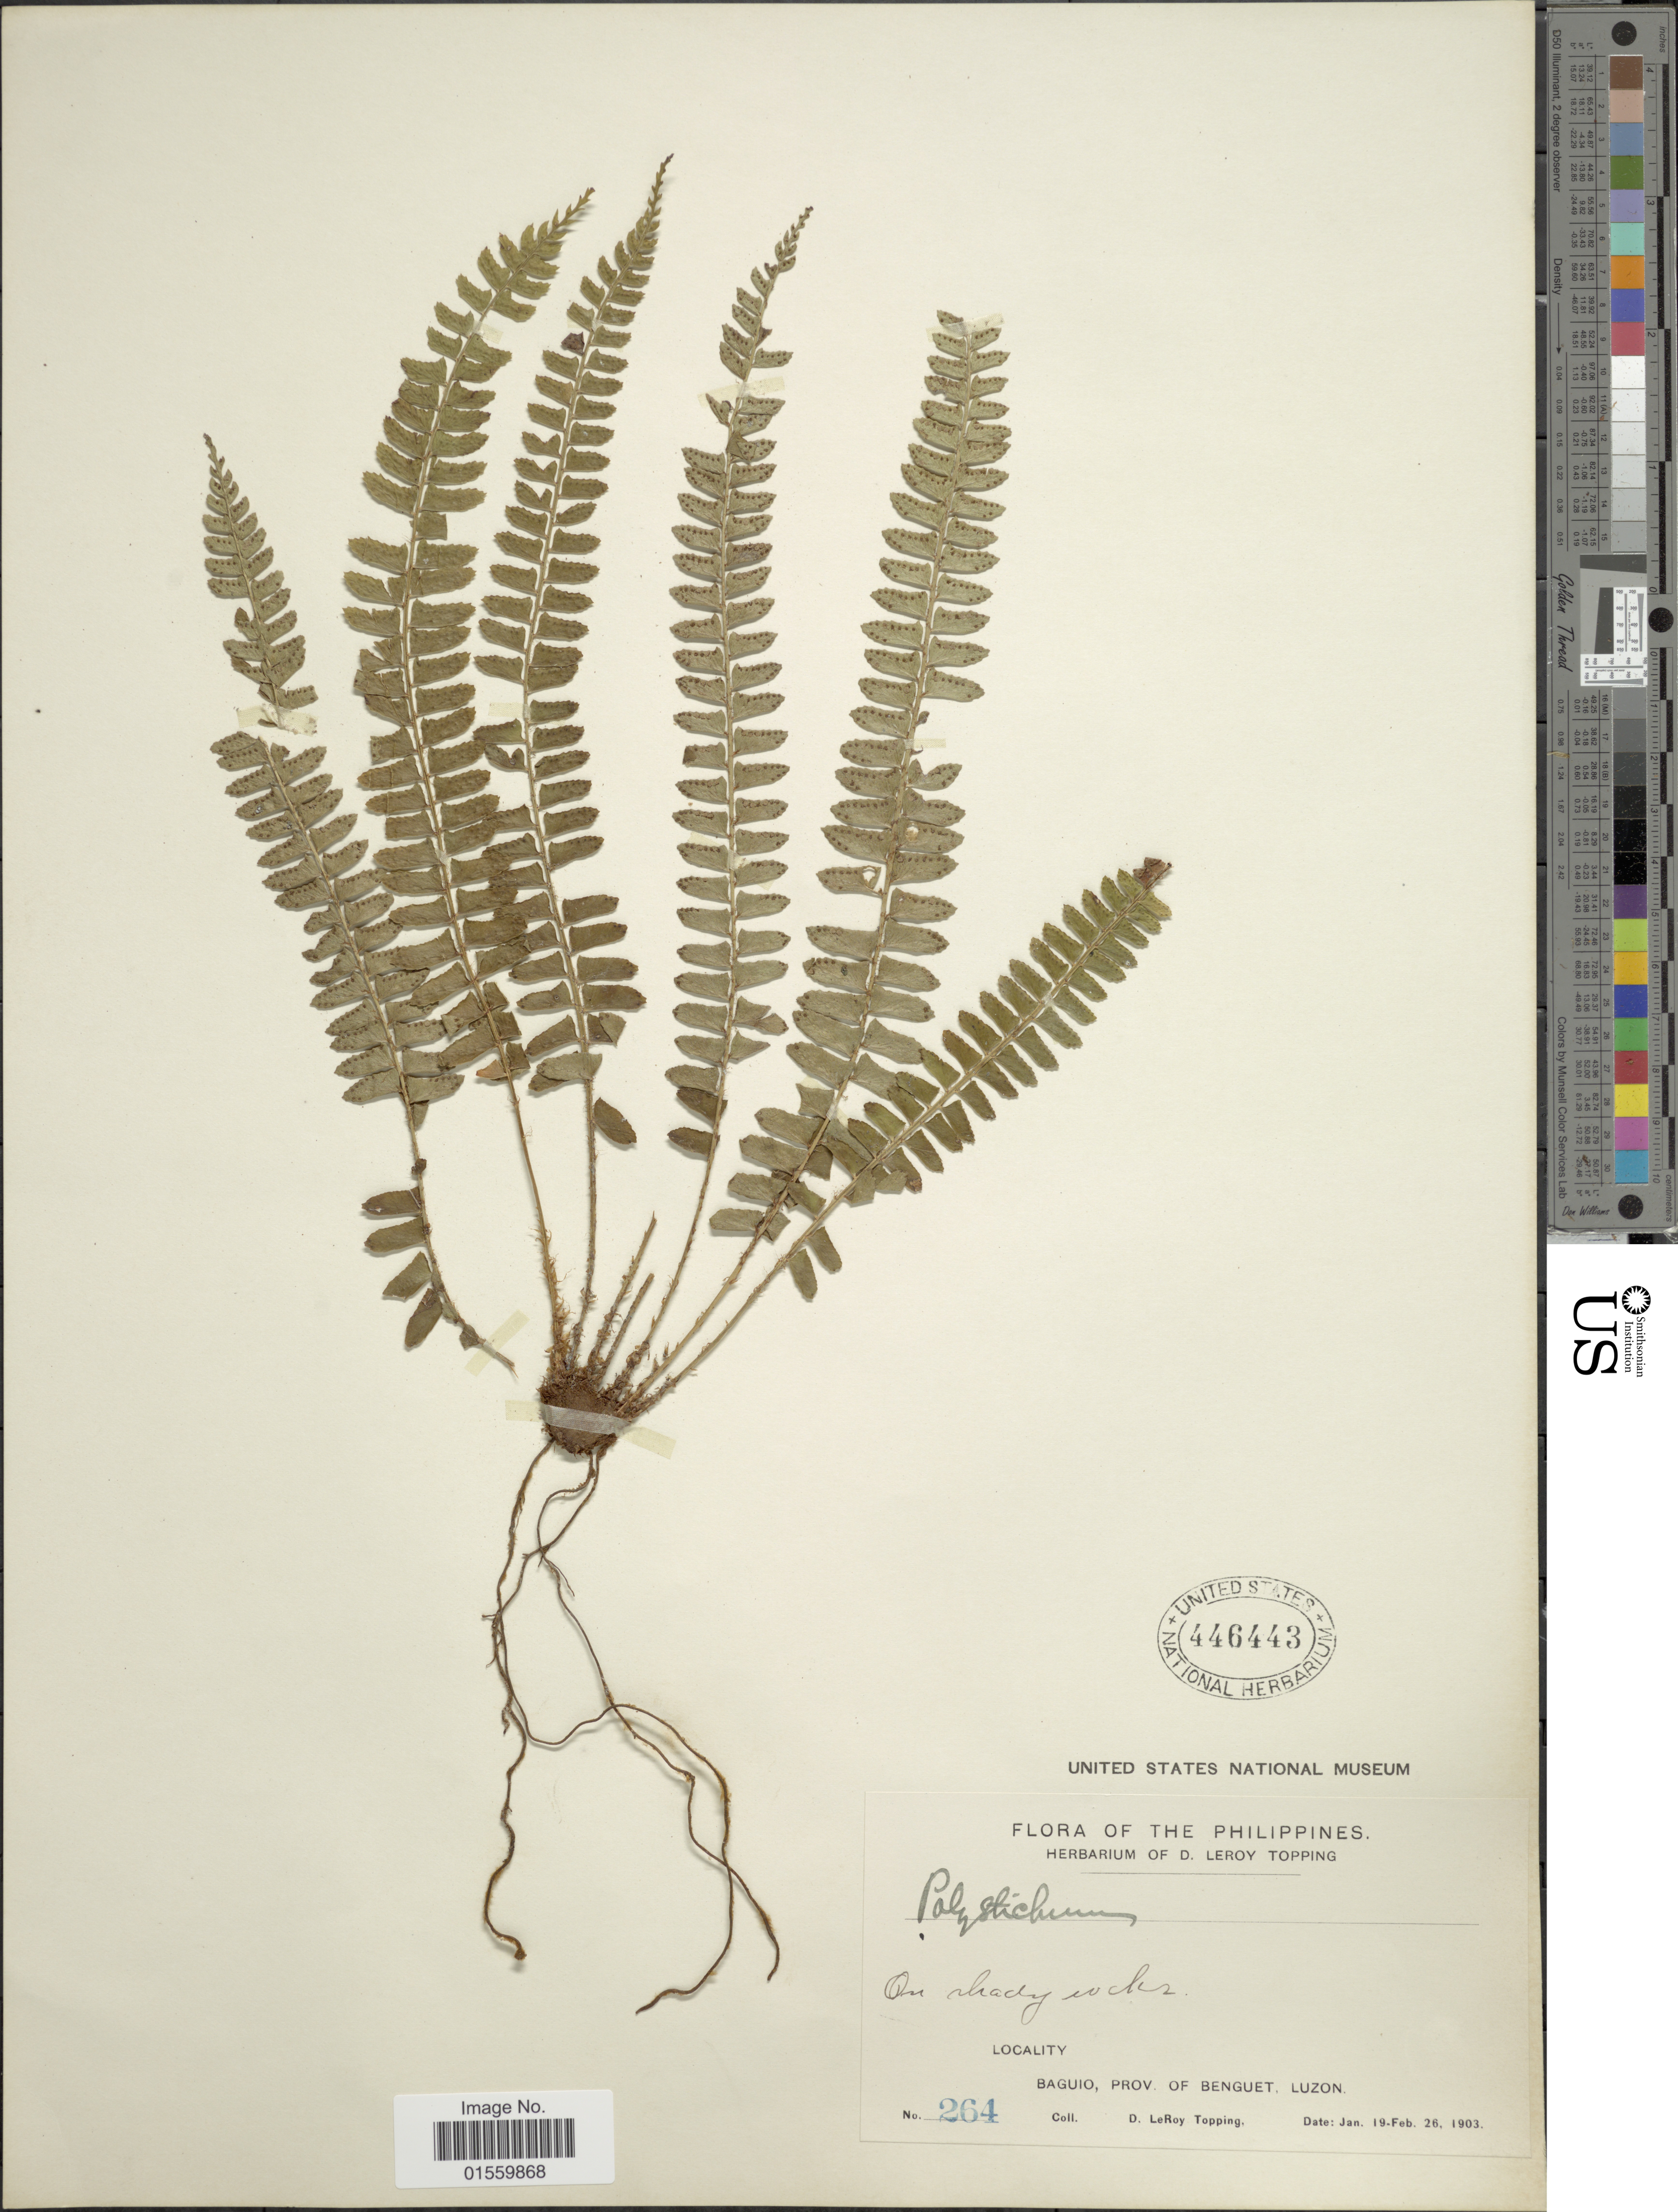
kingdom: Plantae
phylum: Tracheophyta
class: Polypodiopsida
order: Polypodiales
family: Dryopteridaceae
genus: Polystichum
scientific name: Polystichum deltodon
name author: (Baker) Diels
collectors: D. L. Topping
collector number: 264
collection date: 1903-01-19/1903-02-26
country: Philippines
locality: Baguio, Prov. of Benguet, Luzon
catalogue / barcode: US 446443